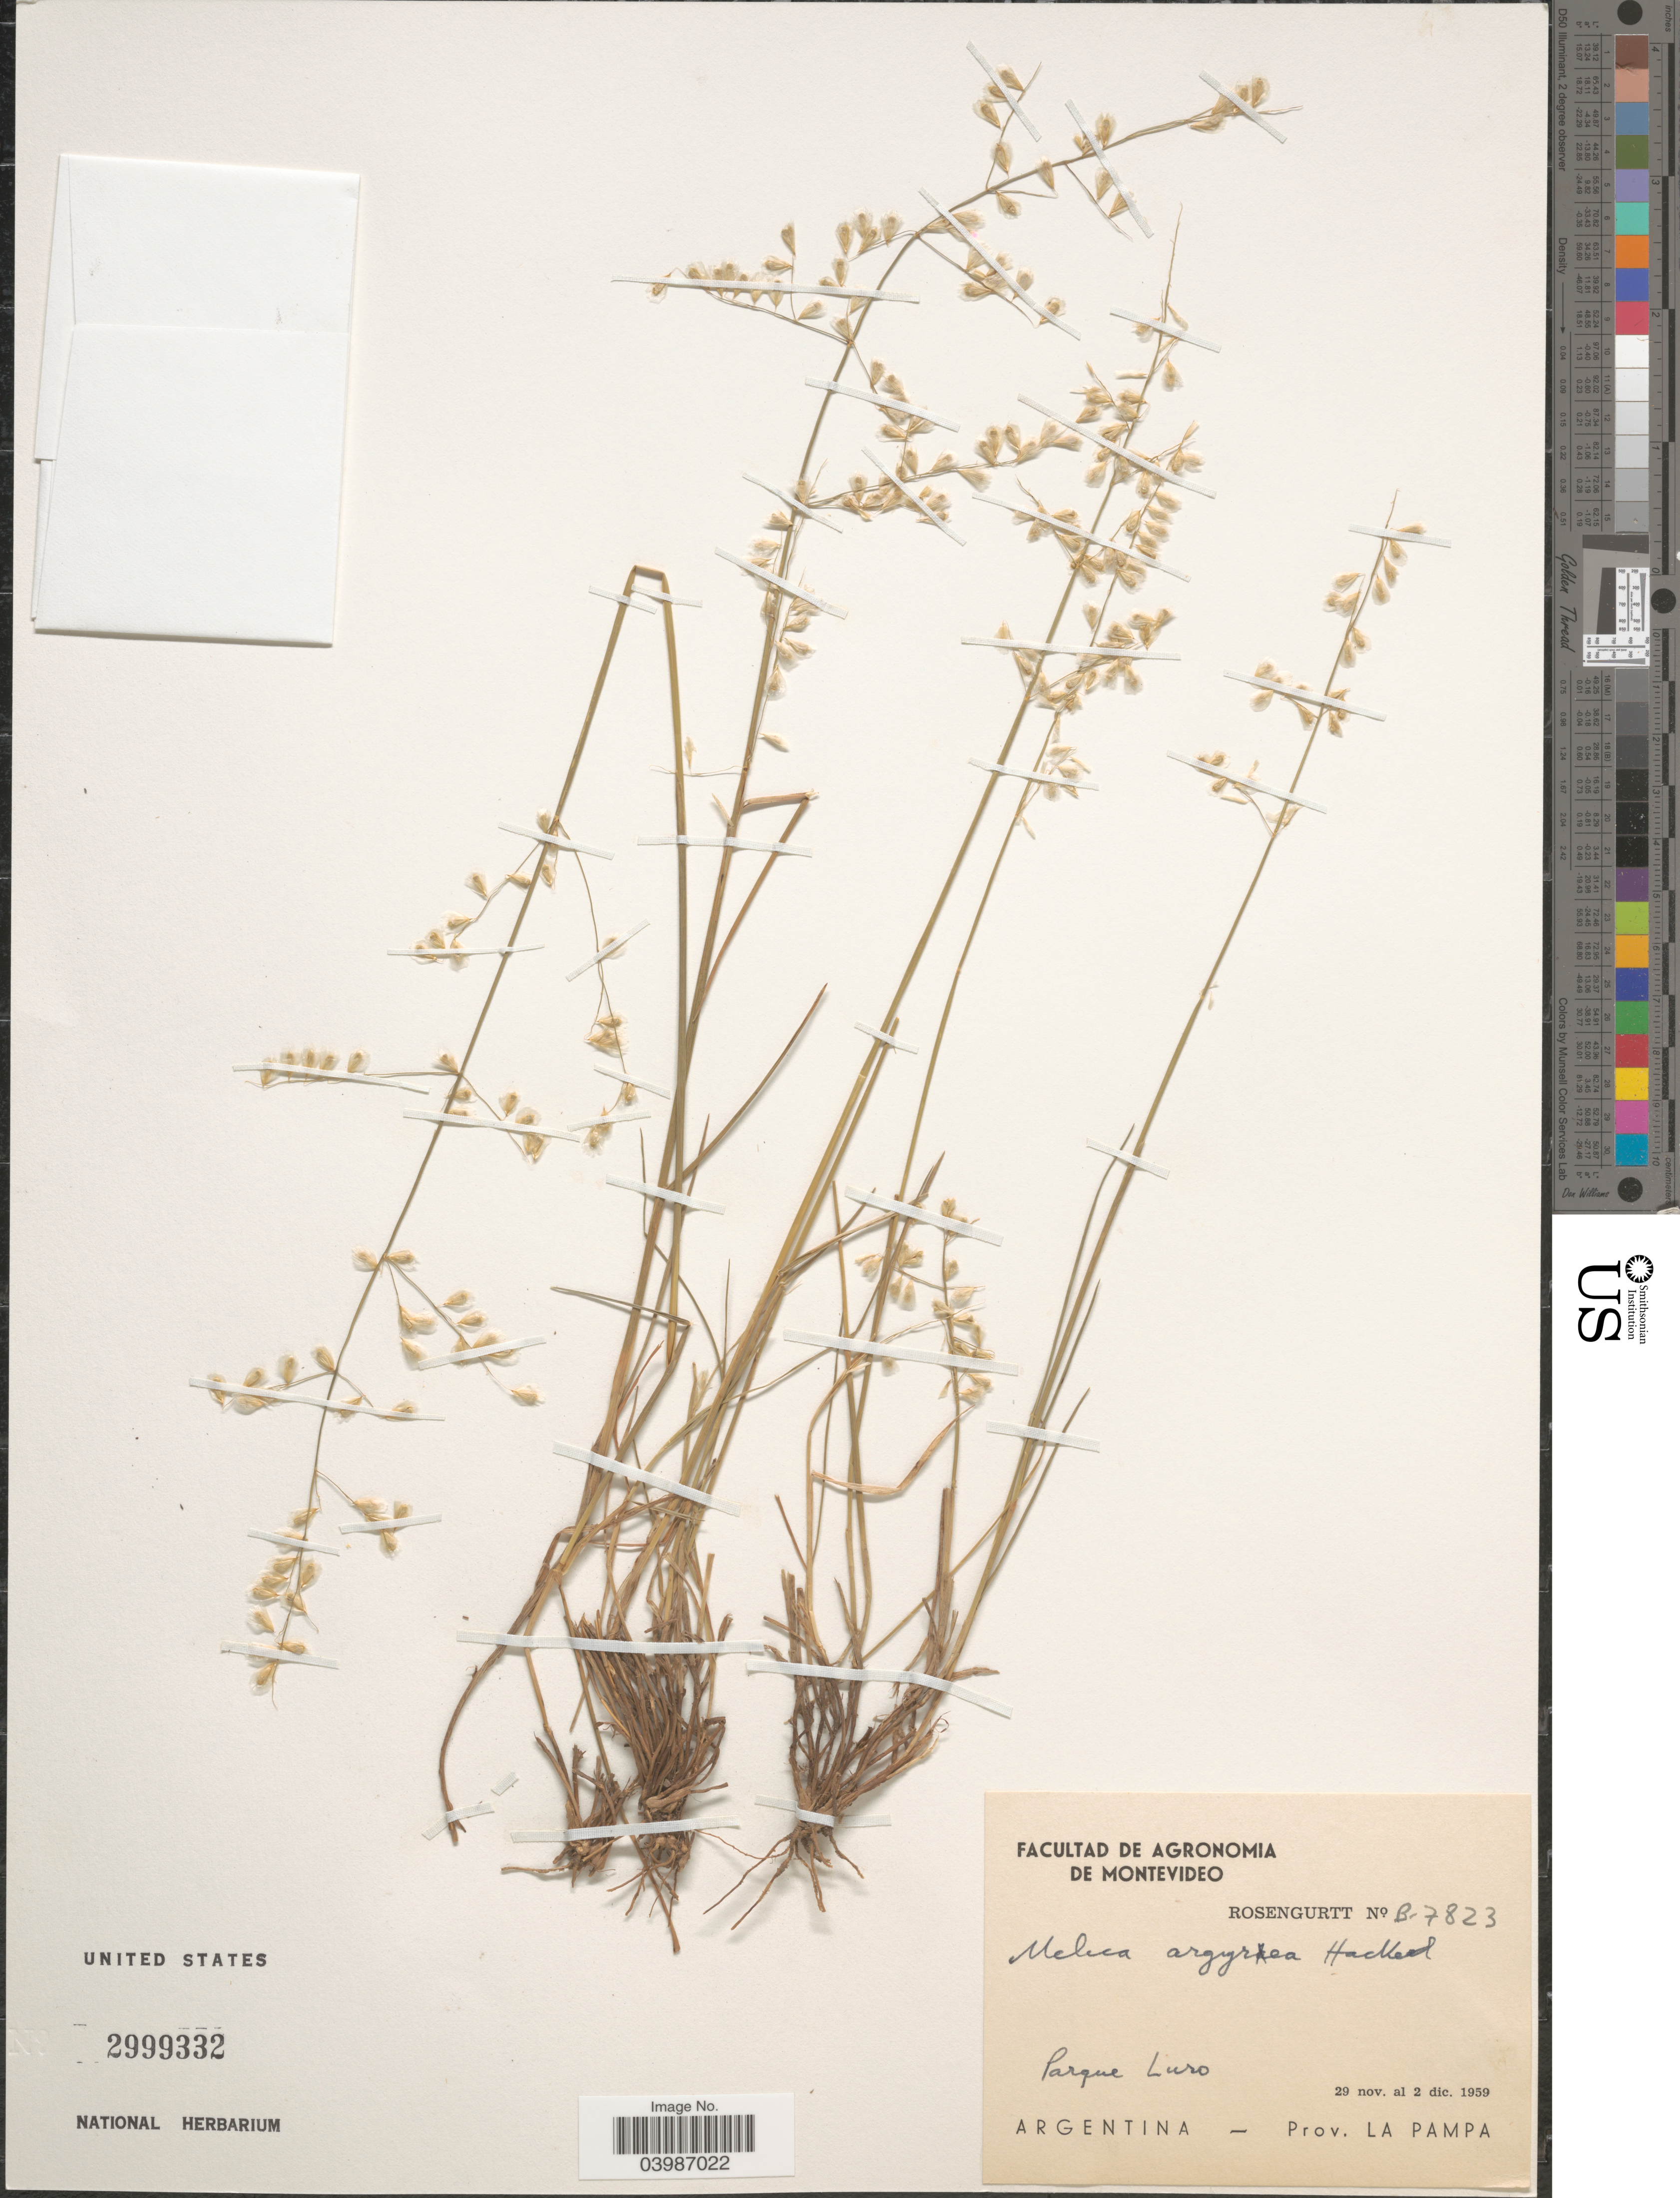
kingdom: Plantae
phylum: Tracheophyta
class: Liliopsida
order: Poales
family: Poaceae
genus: Melica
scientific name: Melica argyrea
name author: Hack. ex Stuck.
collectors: Rosengurtt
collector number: B-7823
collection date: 1959-11-29/1959-12-02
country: Argentina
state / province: La Pampa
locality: Parque Luro.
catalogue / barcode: US 2999332